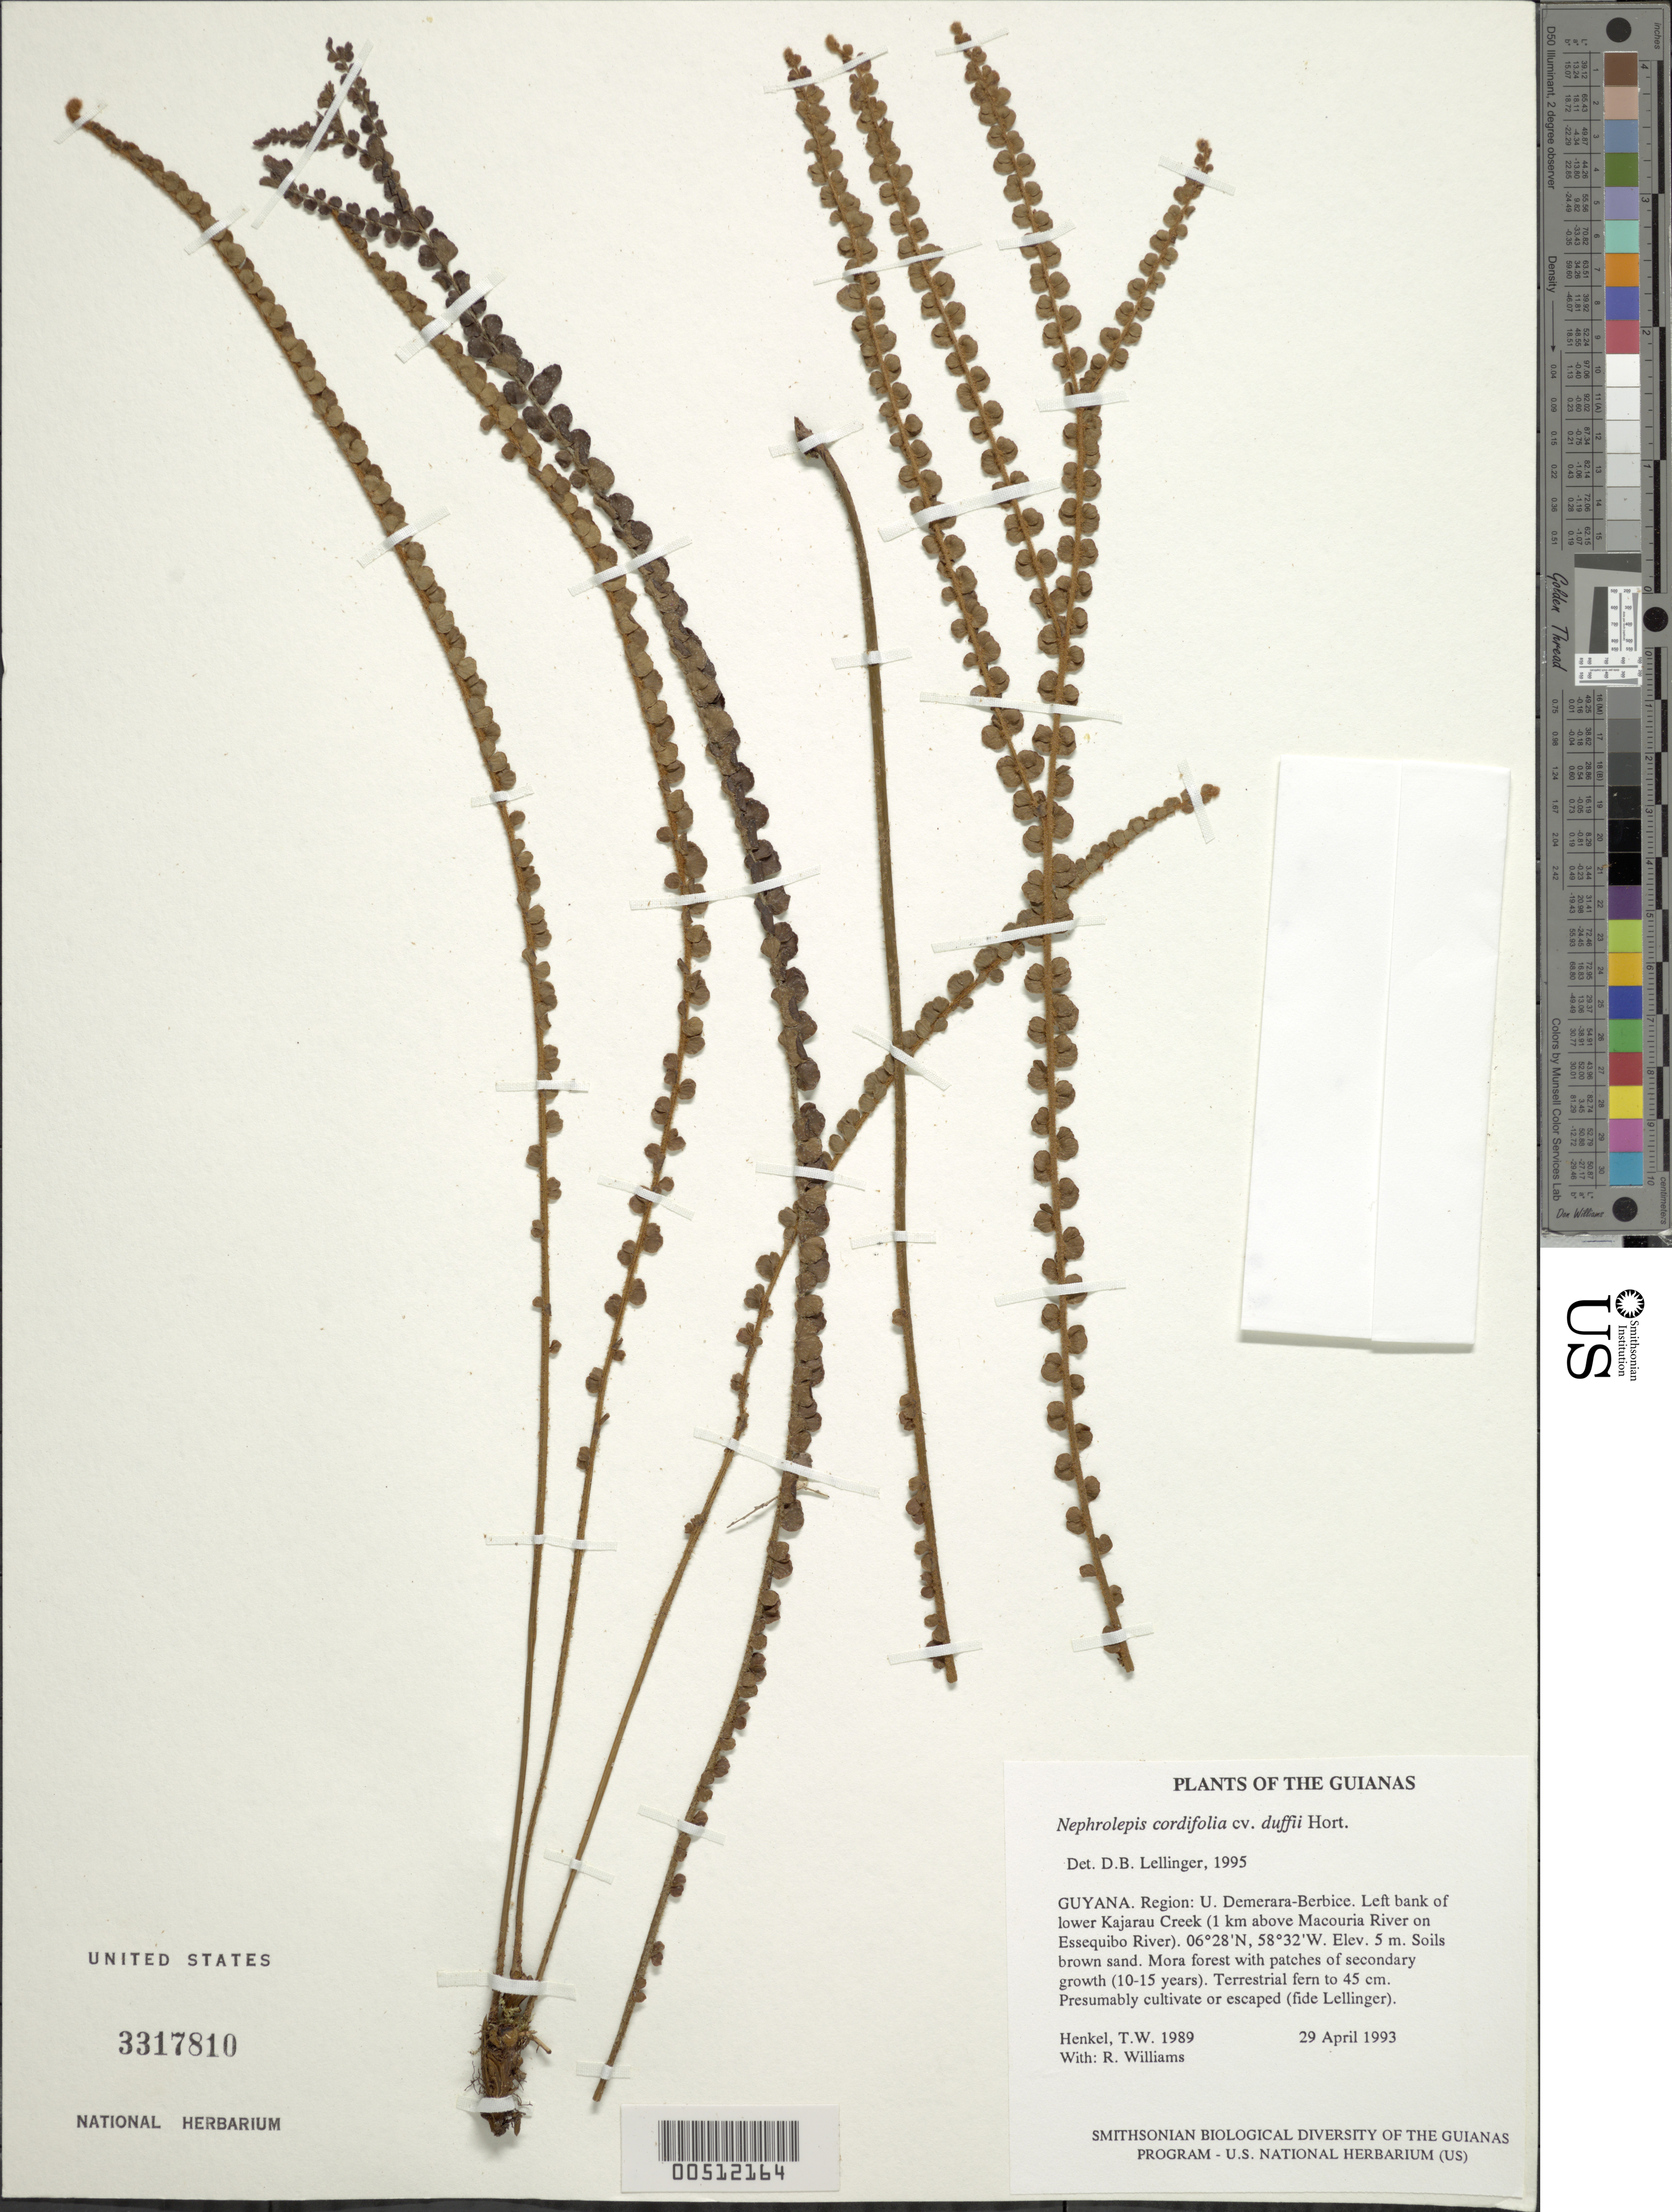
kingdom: Plantae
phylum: Tracheophyta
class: Polypodiopsida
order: Polypodiales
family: Nephrolepidaceae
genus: Nephrolepis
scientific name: Nephrolepis cordifolia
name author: (L.) C. Presl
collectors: T. Henkel & R. Williams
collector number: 1989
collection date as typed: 29 April 1993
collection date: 1993-04-29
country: Guyana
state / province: U. Demerara-Berbice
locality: Left bank of lower Kajarau Cr. (1 km above Macouria R on Essequibo R)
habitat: Soils brown sand. Mora forest with patches of secondary growth (10-15 years)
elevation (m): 5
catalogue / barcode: US 3317810